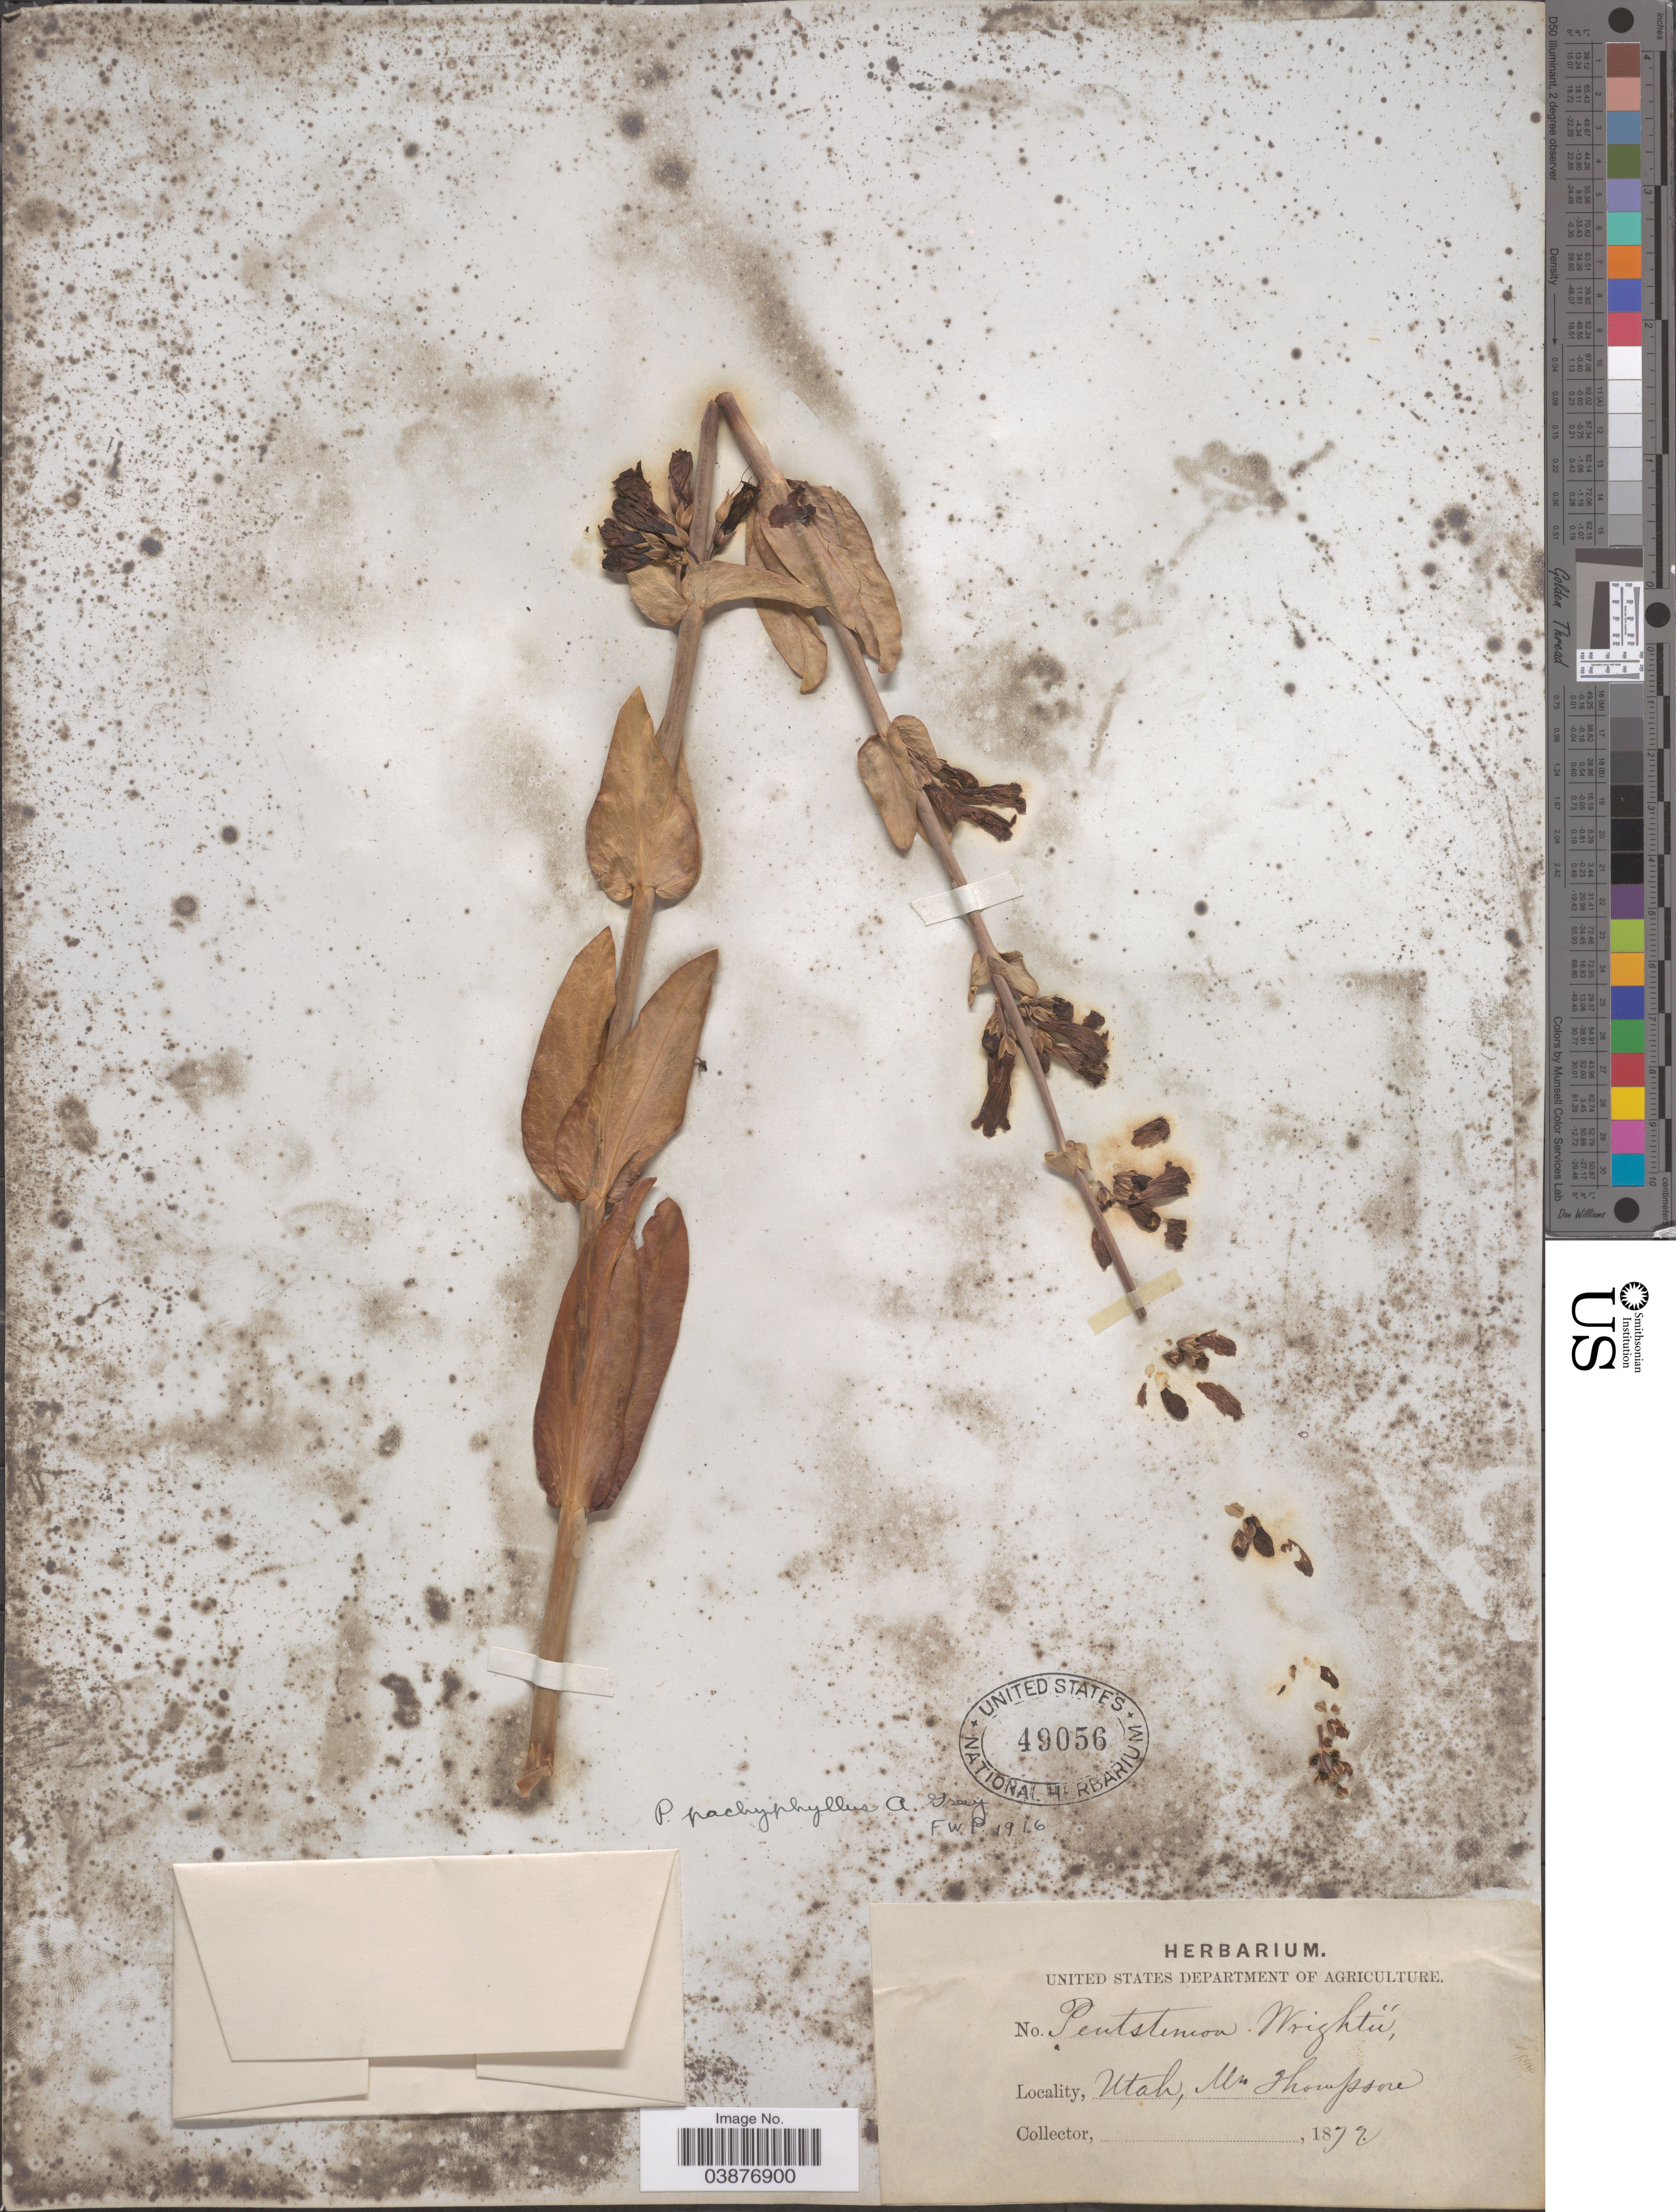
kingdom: Plantae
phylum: Tracheophyta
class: Magnoliopsida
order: Lamiales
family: Plantaginaceae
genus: Penstemon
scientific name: Penstemon pachyphyllus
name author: A. Gray ex Rydb.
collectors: Thompson, --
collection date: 1879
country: United States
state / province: Utah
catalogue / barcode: US 49056